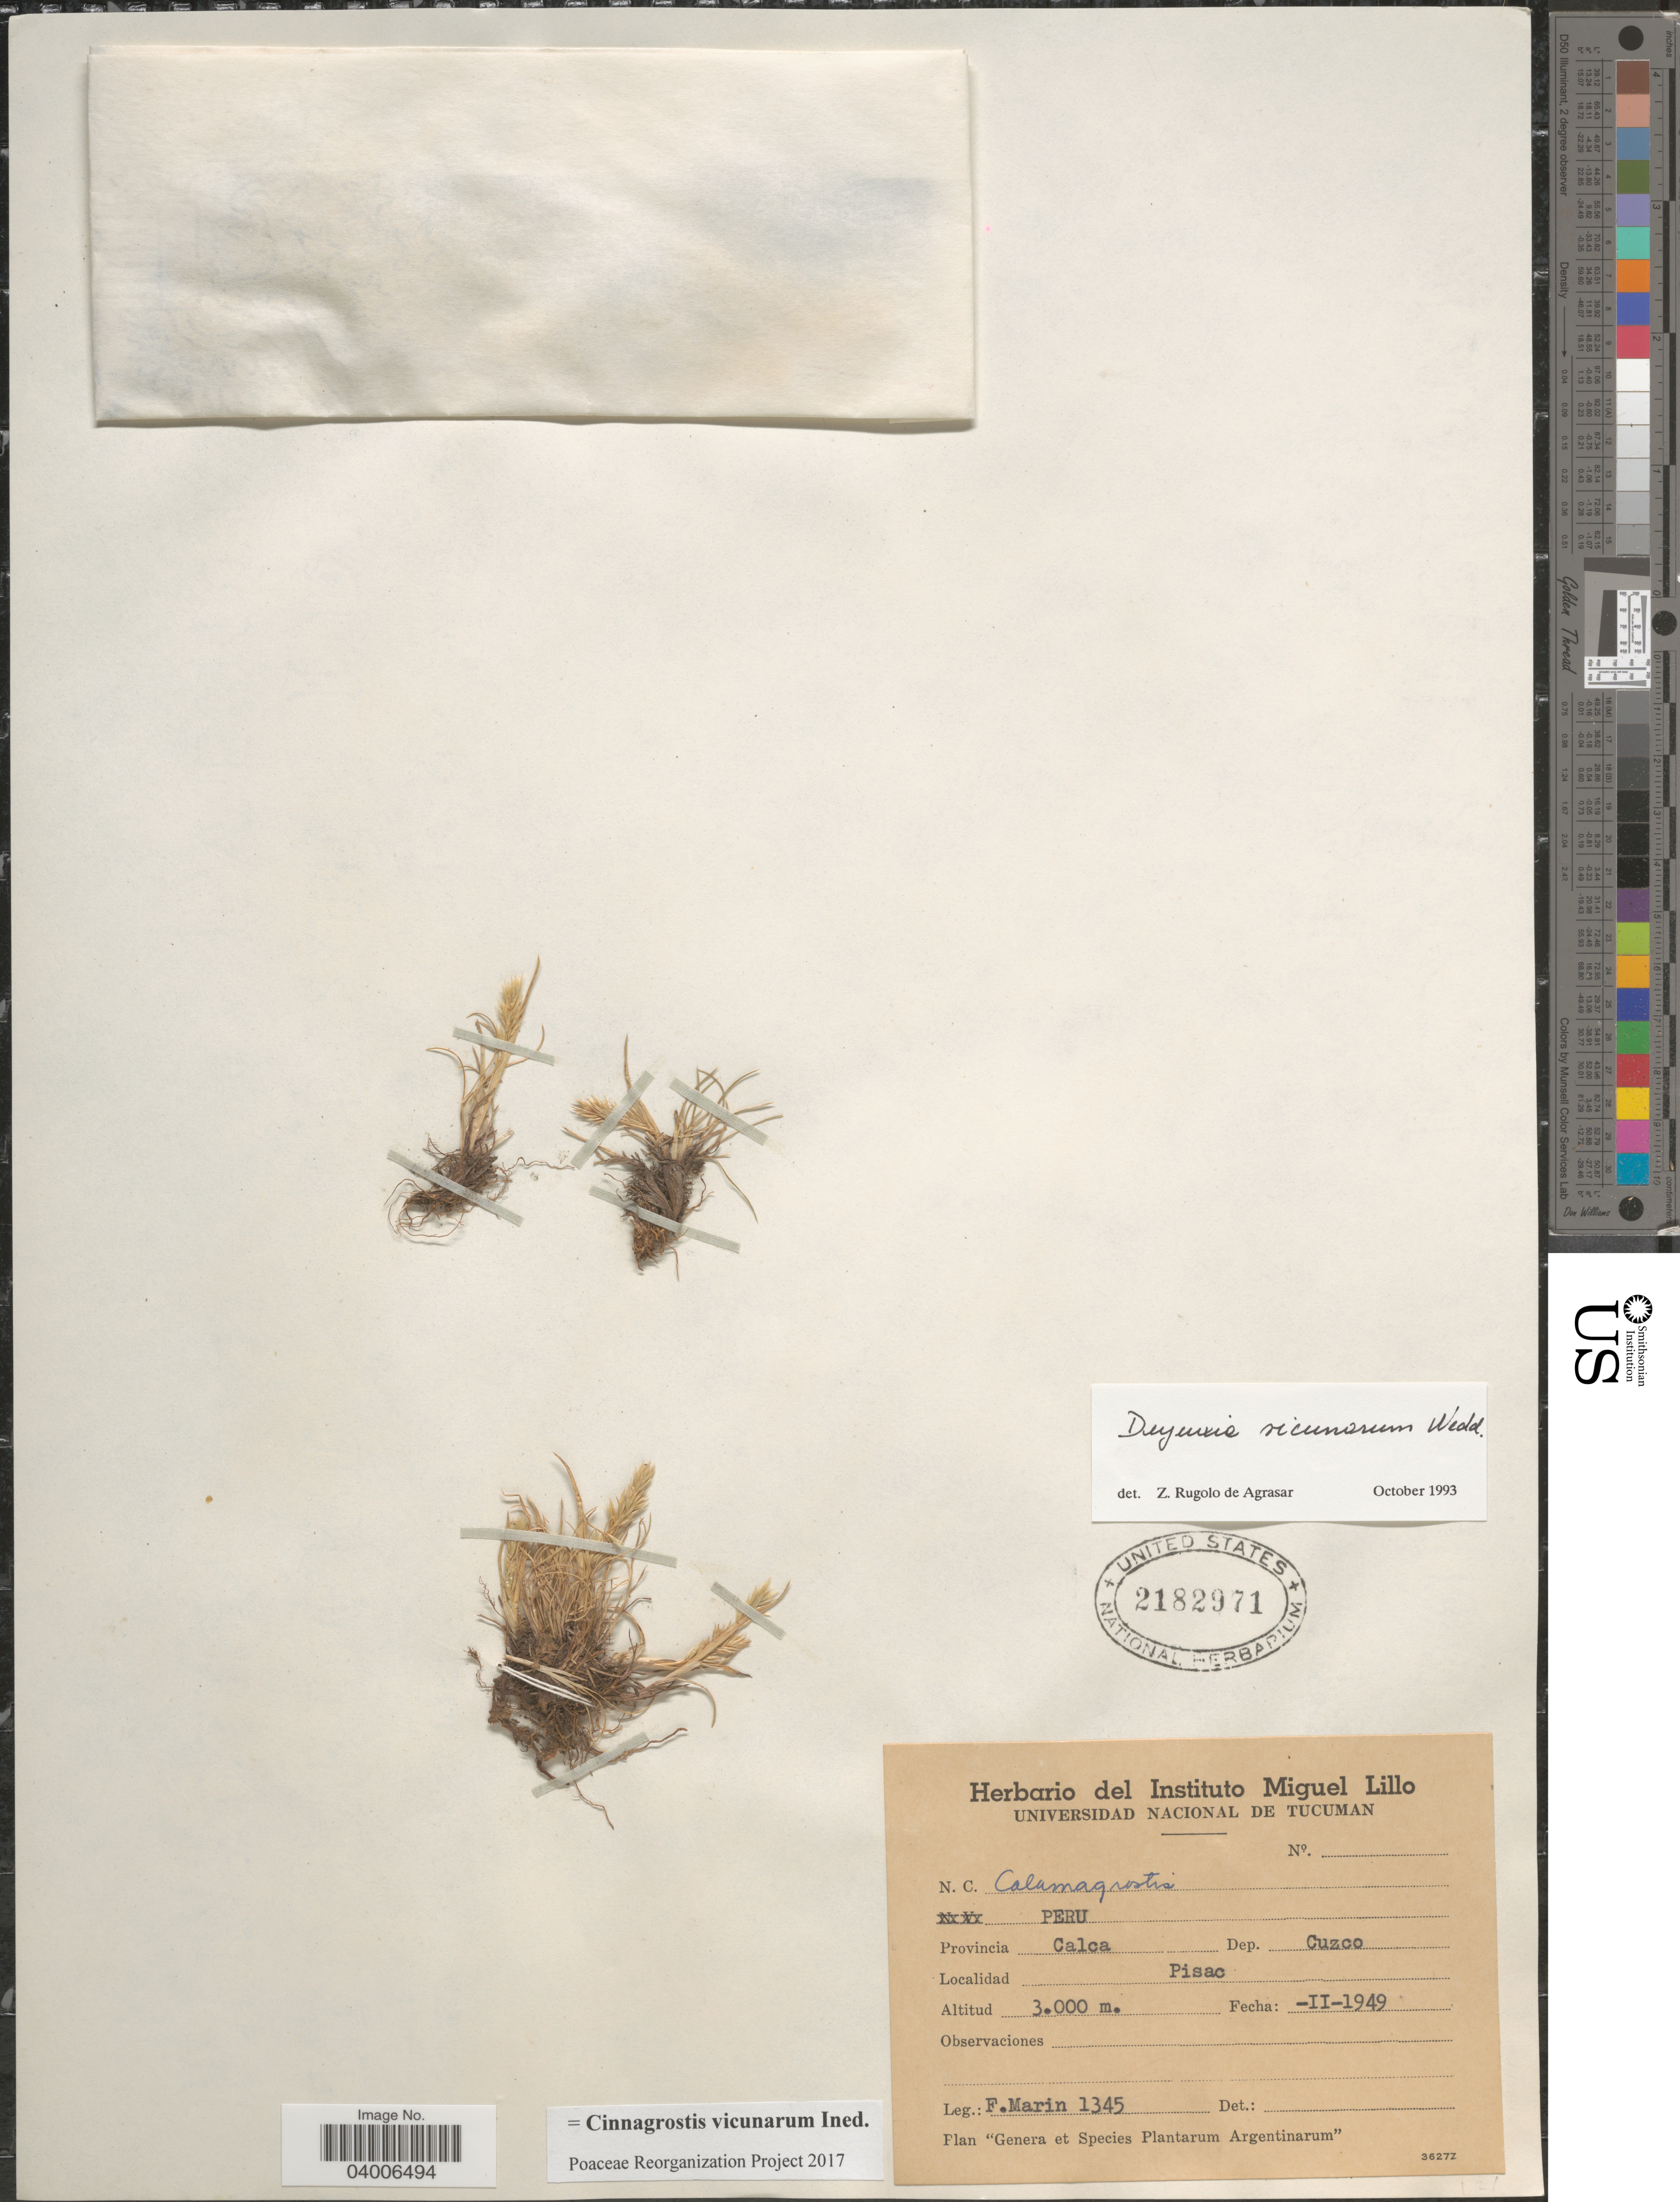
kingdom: Plantae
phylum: Tracheophyta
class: Liliopsida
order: Poales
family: Poaceae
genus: Cinnagrostis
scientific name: Cinnagrostis vicunarum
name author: (Wedd.) P.M. Peterson et al.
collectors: F. Marin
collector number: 1345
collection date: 1949-02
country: Peru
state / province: Cusco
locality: Provincia Calca. Dep. Cuzco.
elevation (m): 3000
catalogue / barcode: US 2182971